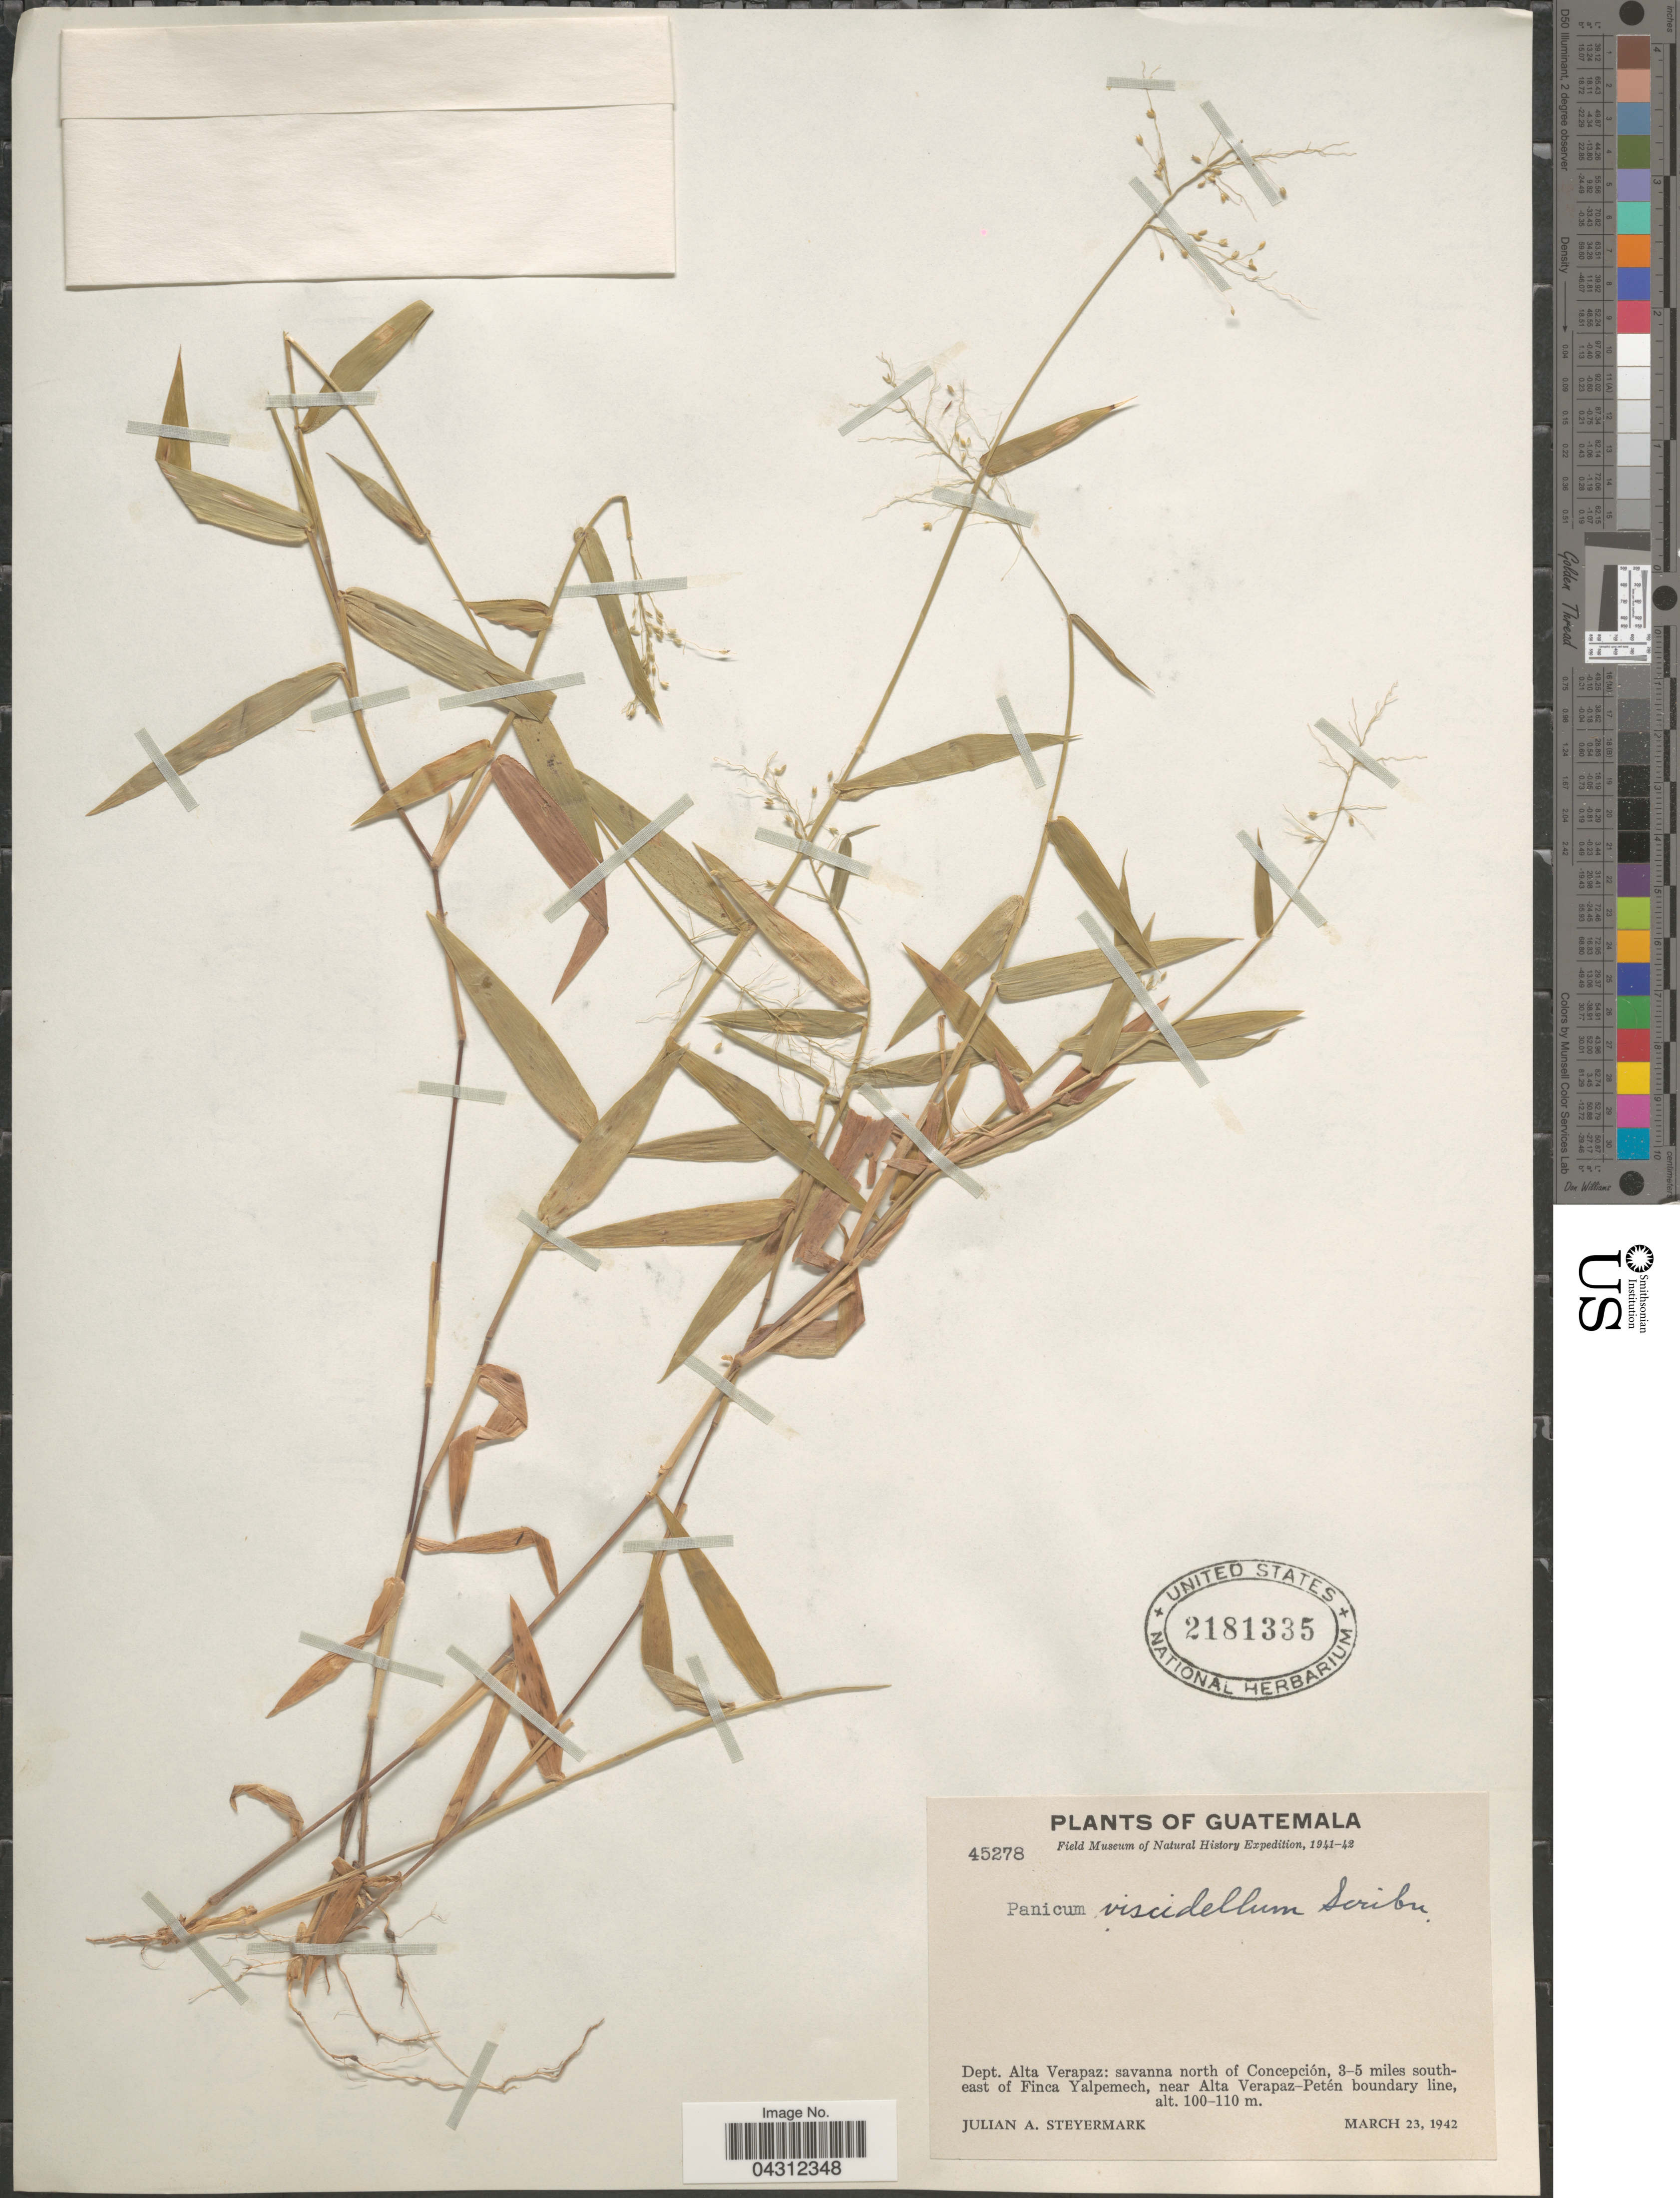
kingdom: Plantae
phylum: Tracheophyta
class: Liliopsida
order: Poales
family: Poaceae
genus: Dichanthelium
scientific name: Dichanthelium viscidellum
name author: (Scribn.) Gould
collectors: J. Steyermark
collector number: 45278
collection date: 1942-03-23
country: Guatemala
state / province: Alta Verapaz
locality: Field Museum of Natural History Expedition, 1941-42. Dept. Alta Verapaz: savanna north of Concepción, 3-5 miles southeast of Finca Yalpemech, near Alta Verapaz-Petén boundary line.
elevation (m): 100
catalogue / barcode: US 2181335